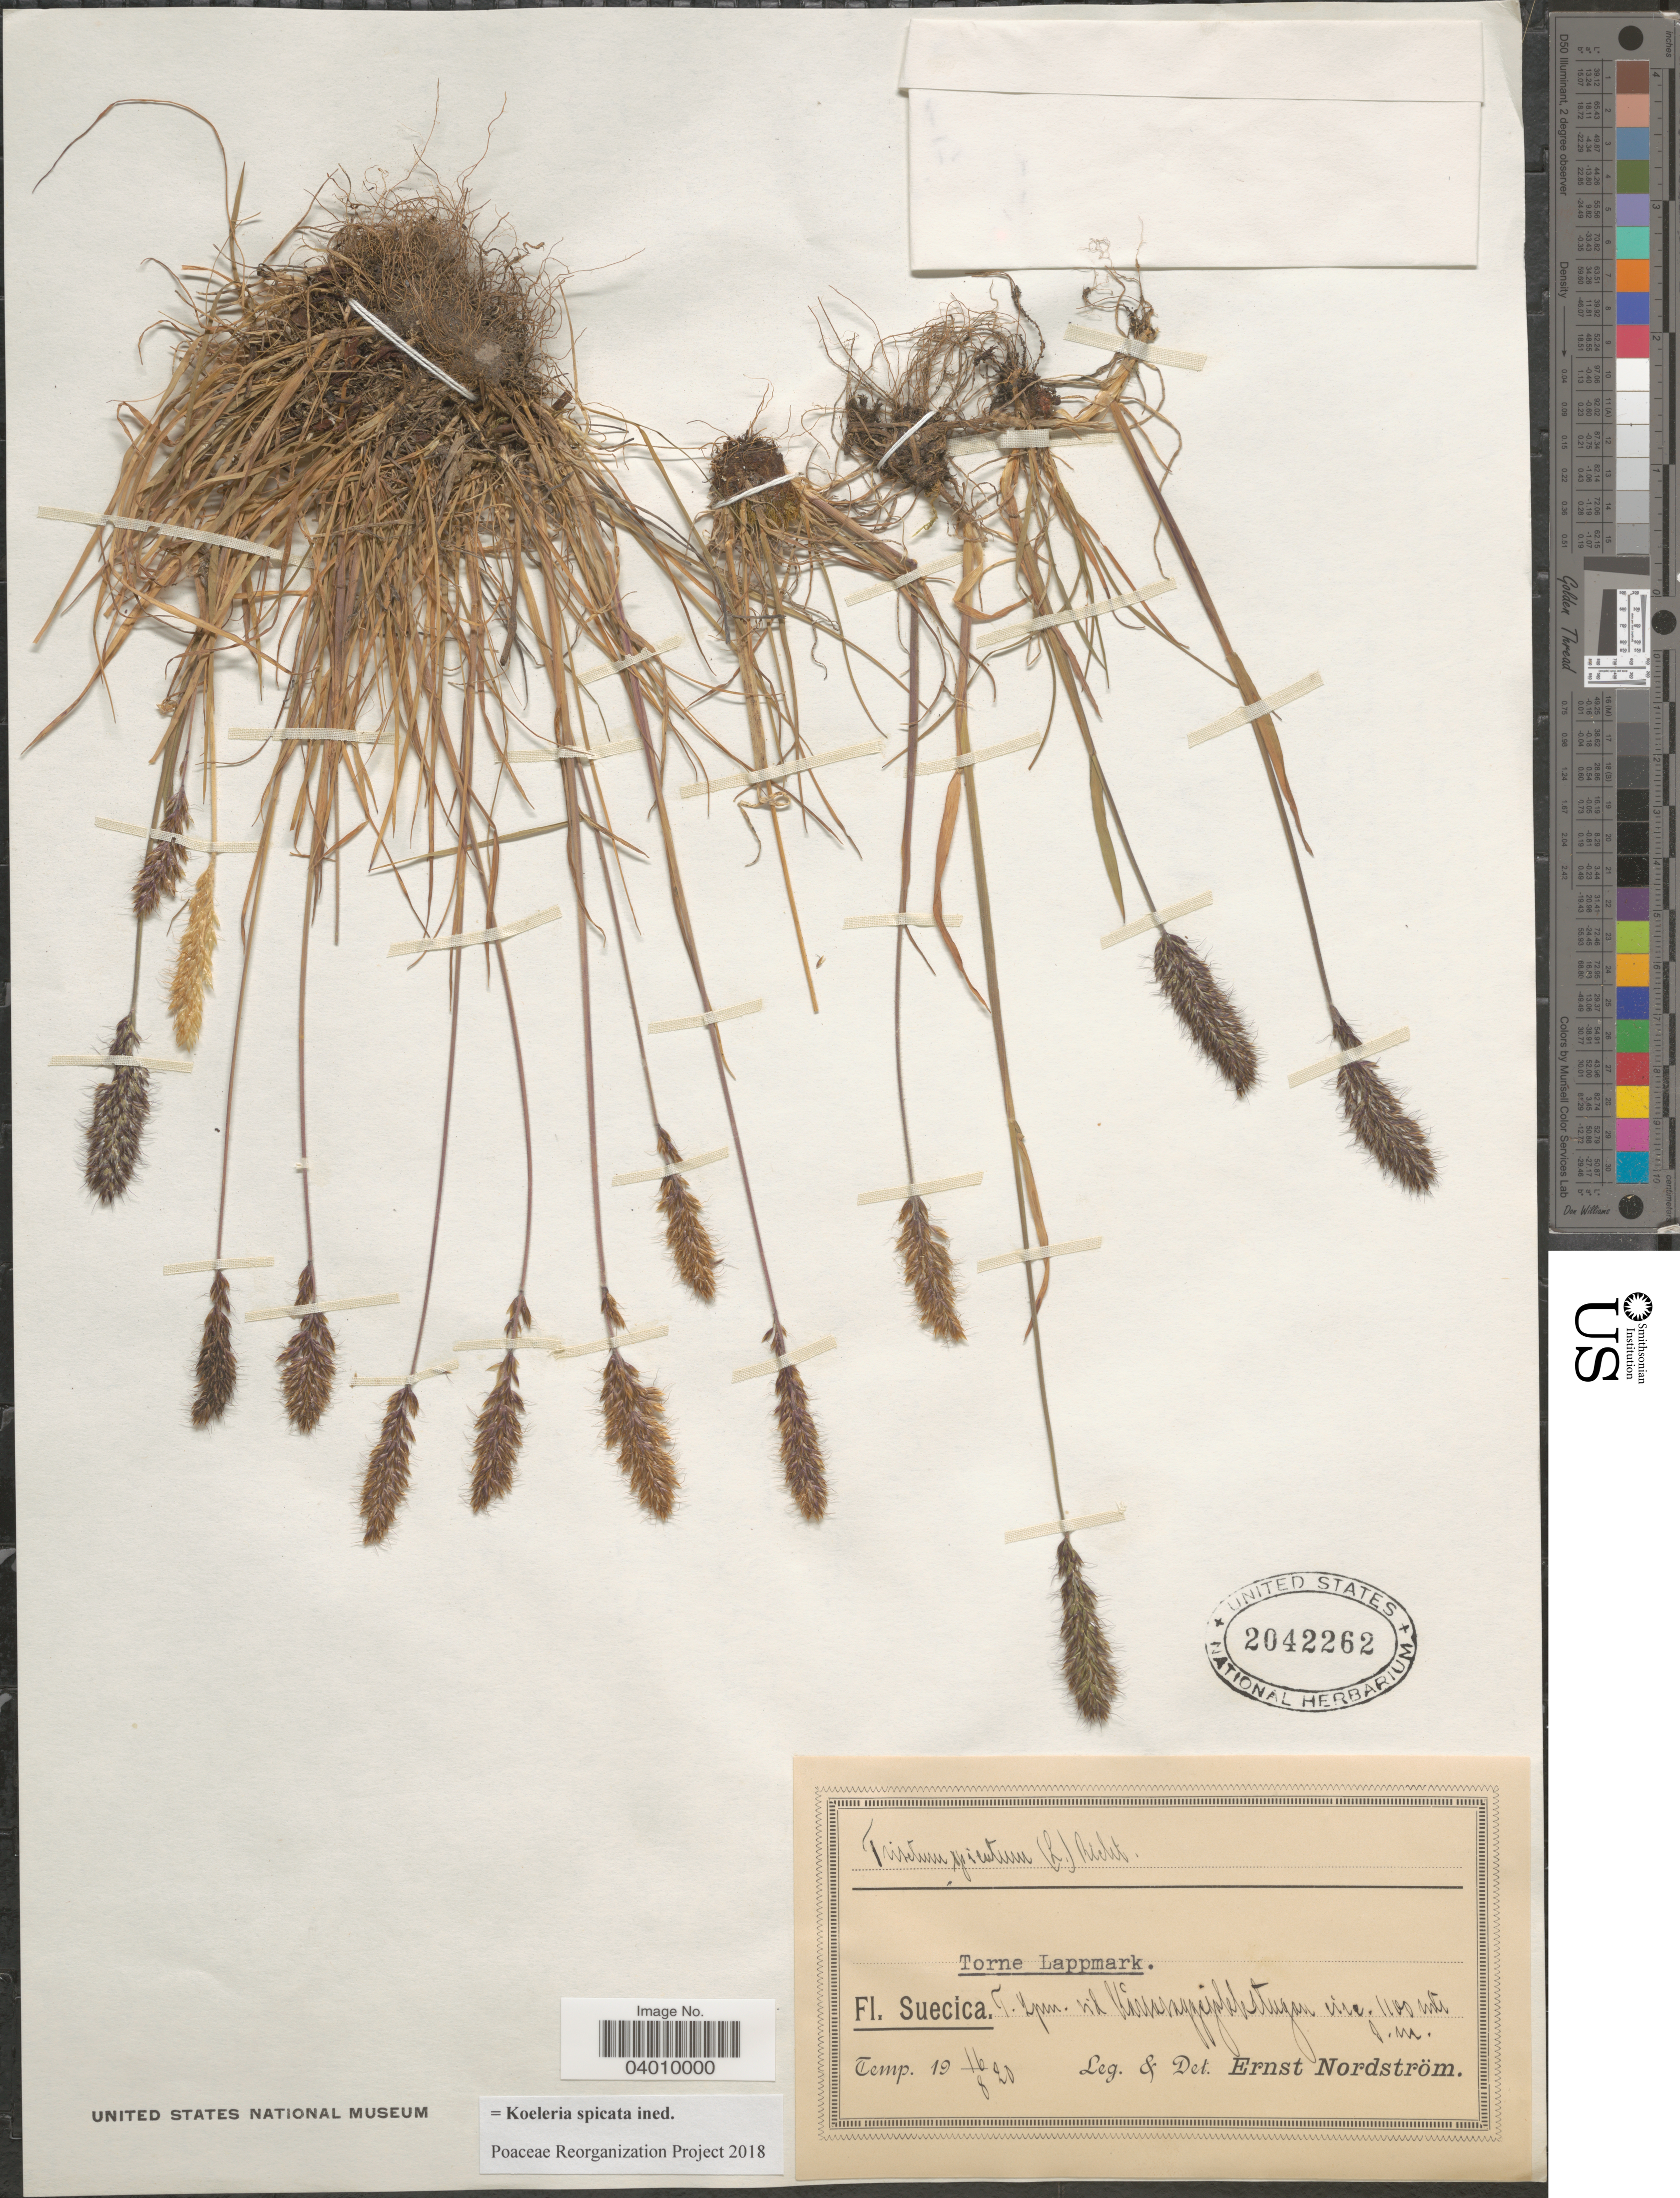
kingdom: Plantae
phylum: Tracheophyta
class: Liliopsida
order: Poales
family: Poaceae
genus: Koeleria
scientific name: Koeleria spicata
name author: (L.) Barberá et al.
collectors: E. Nordström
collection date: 1920-08-16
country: Sweden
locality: Suecica. T. Lpm. vid Kårsavaggejukkstugan [interpreted].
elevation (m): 1100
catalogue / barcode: US 2042262